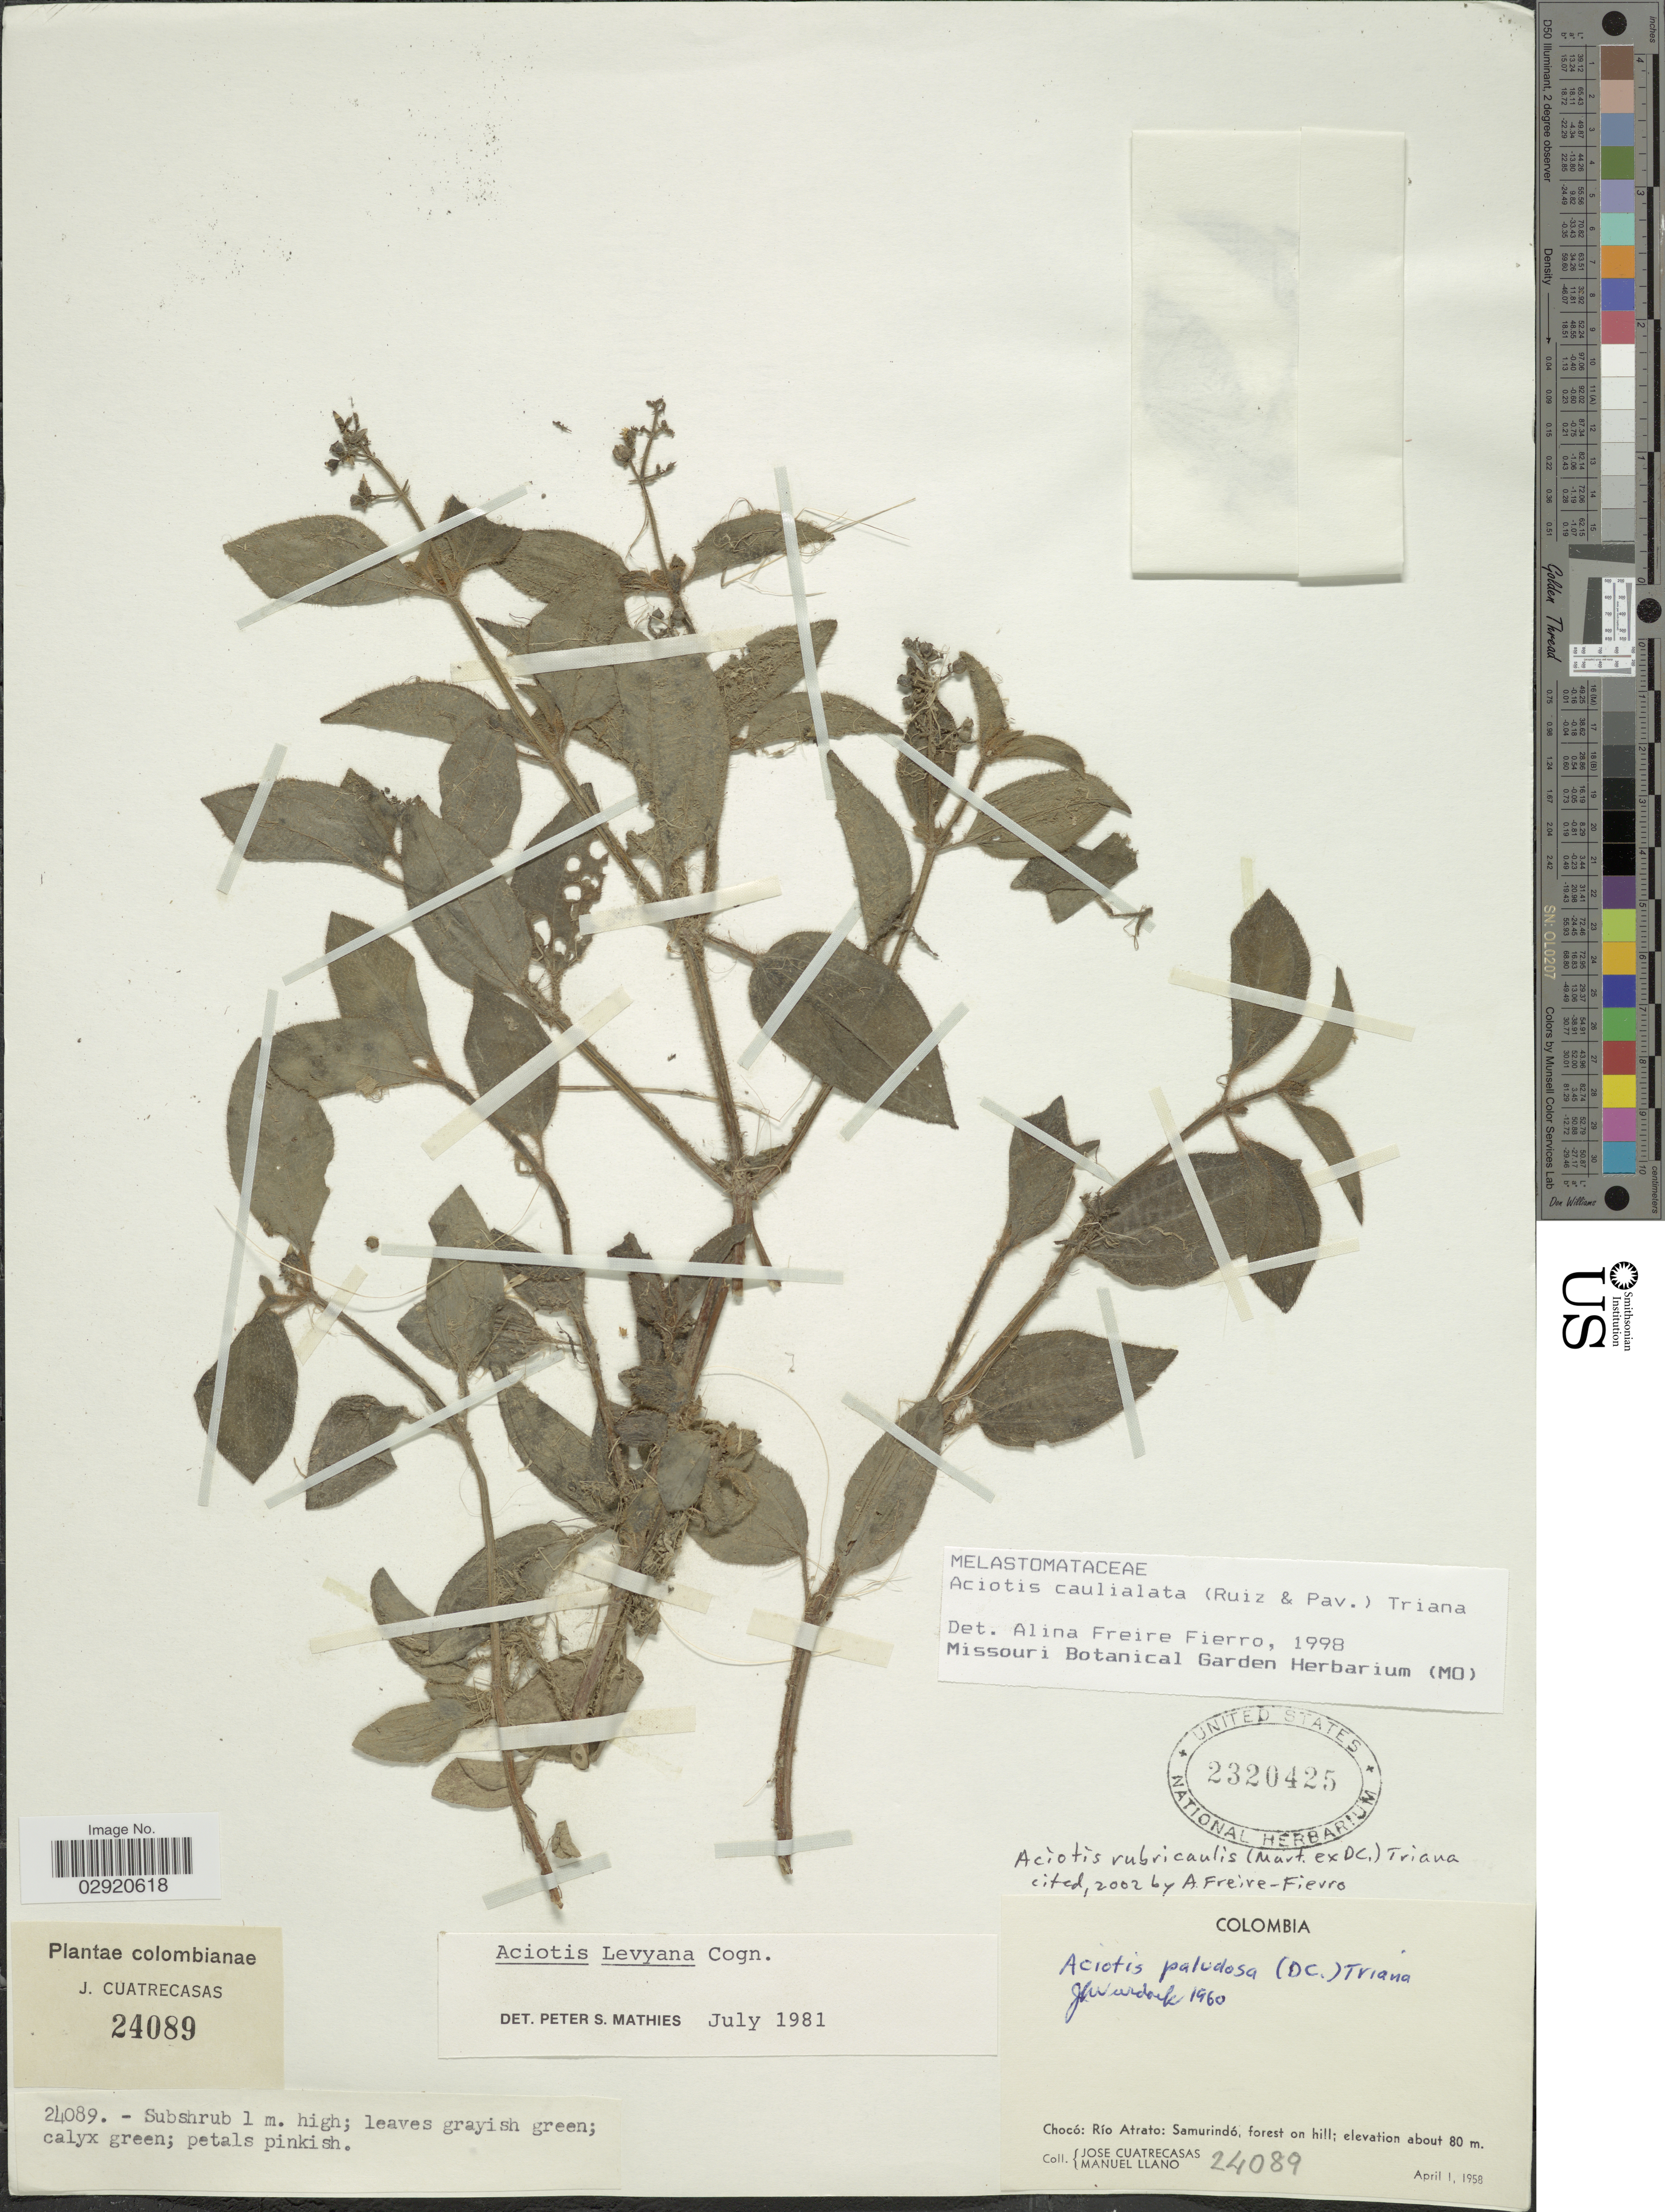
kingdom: Plantae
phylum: Tracheophyta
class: Magnoliopsida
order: Myrtales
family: Melastomataceae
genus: Aciotis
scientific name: Aciotis rubricaulis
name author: (Mart. ex DC.) Triana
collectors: J. Cuatrecasas & M. Llano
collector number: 24089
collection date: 1958-04-01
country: Colombia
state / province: Chocó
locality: Río Atrato: Samurindó.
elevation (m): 80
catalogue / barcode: US 2320425